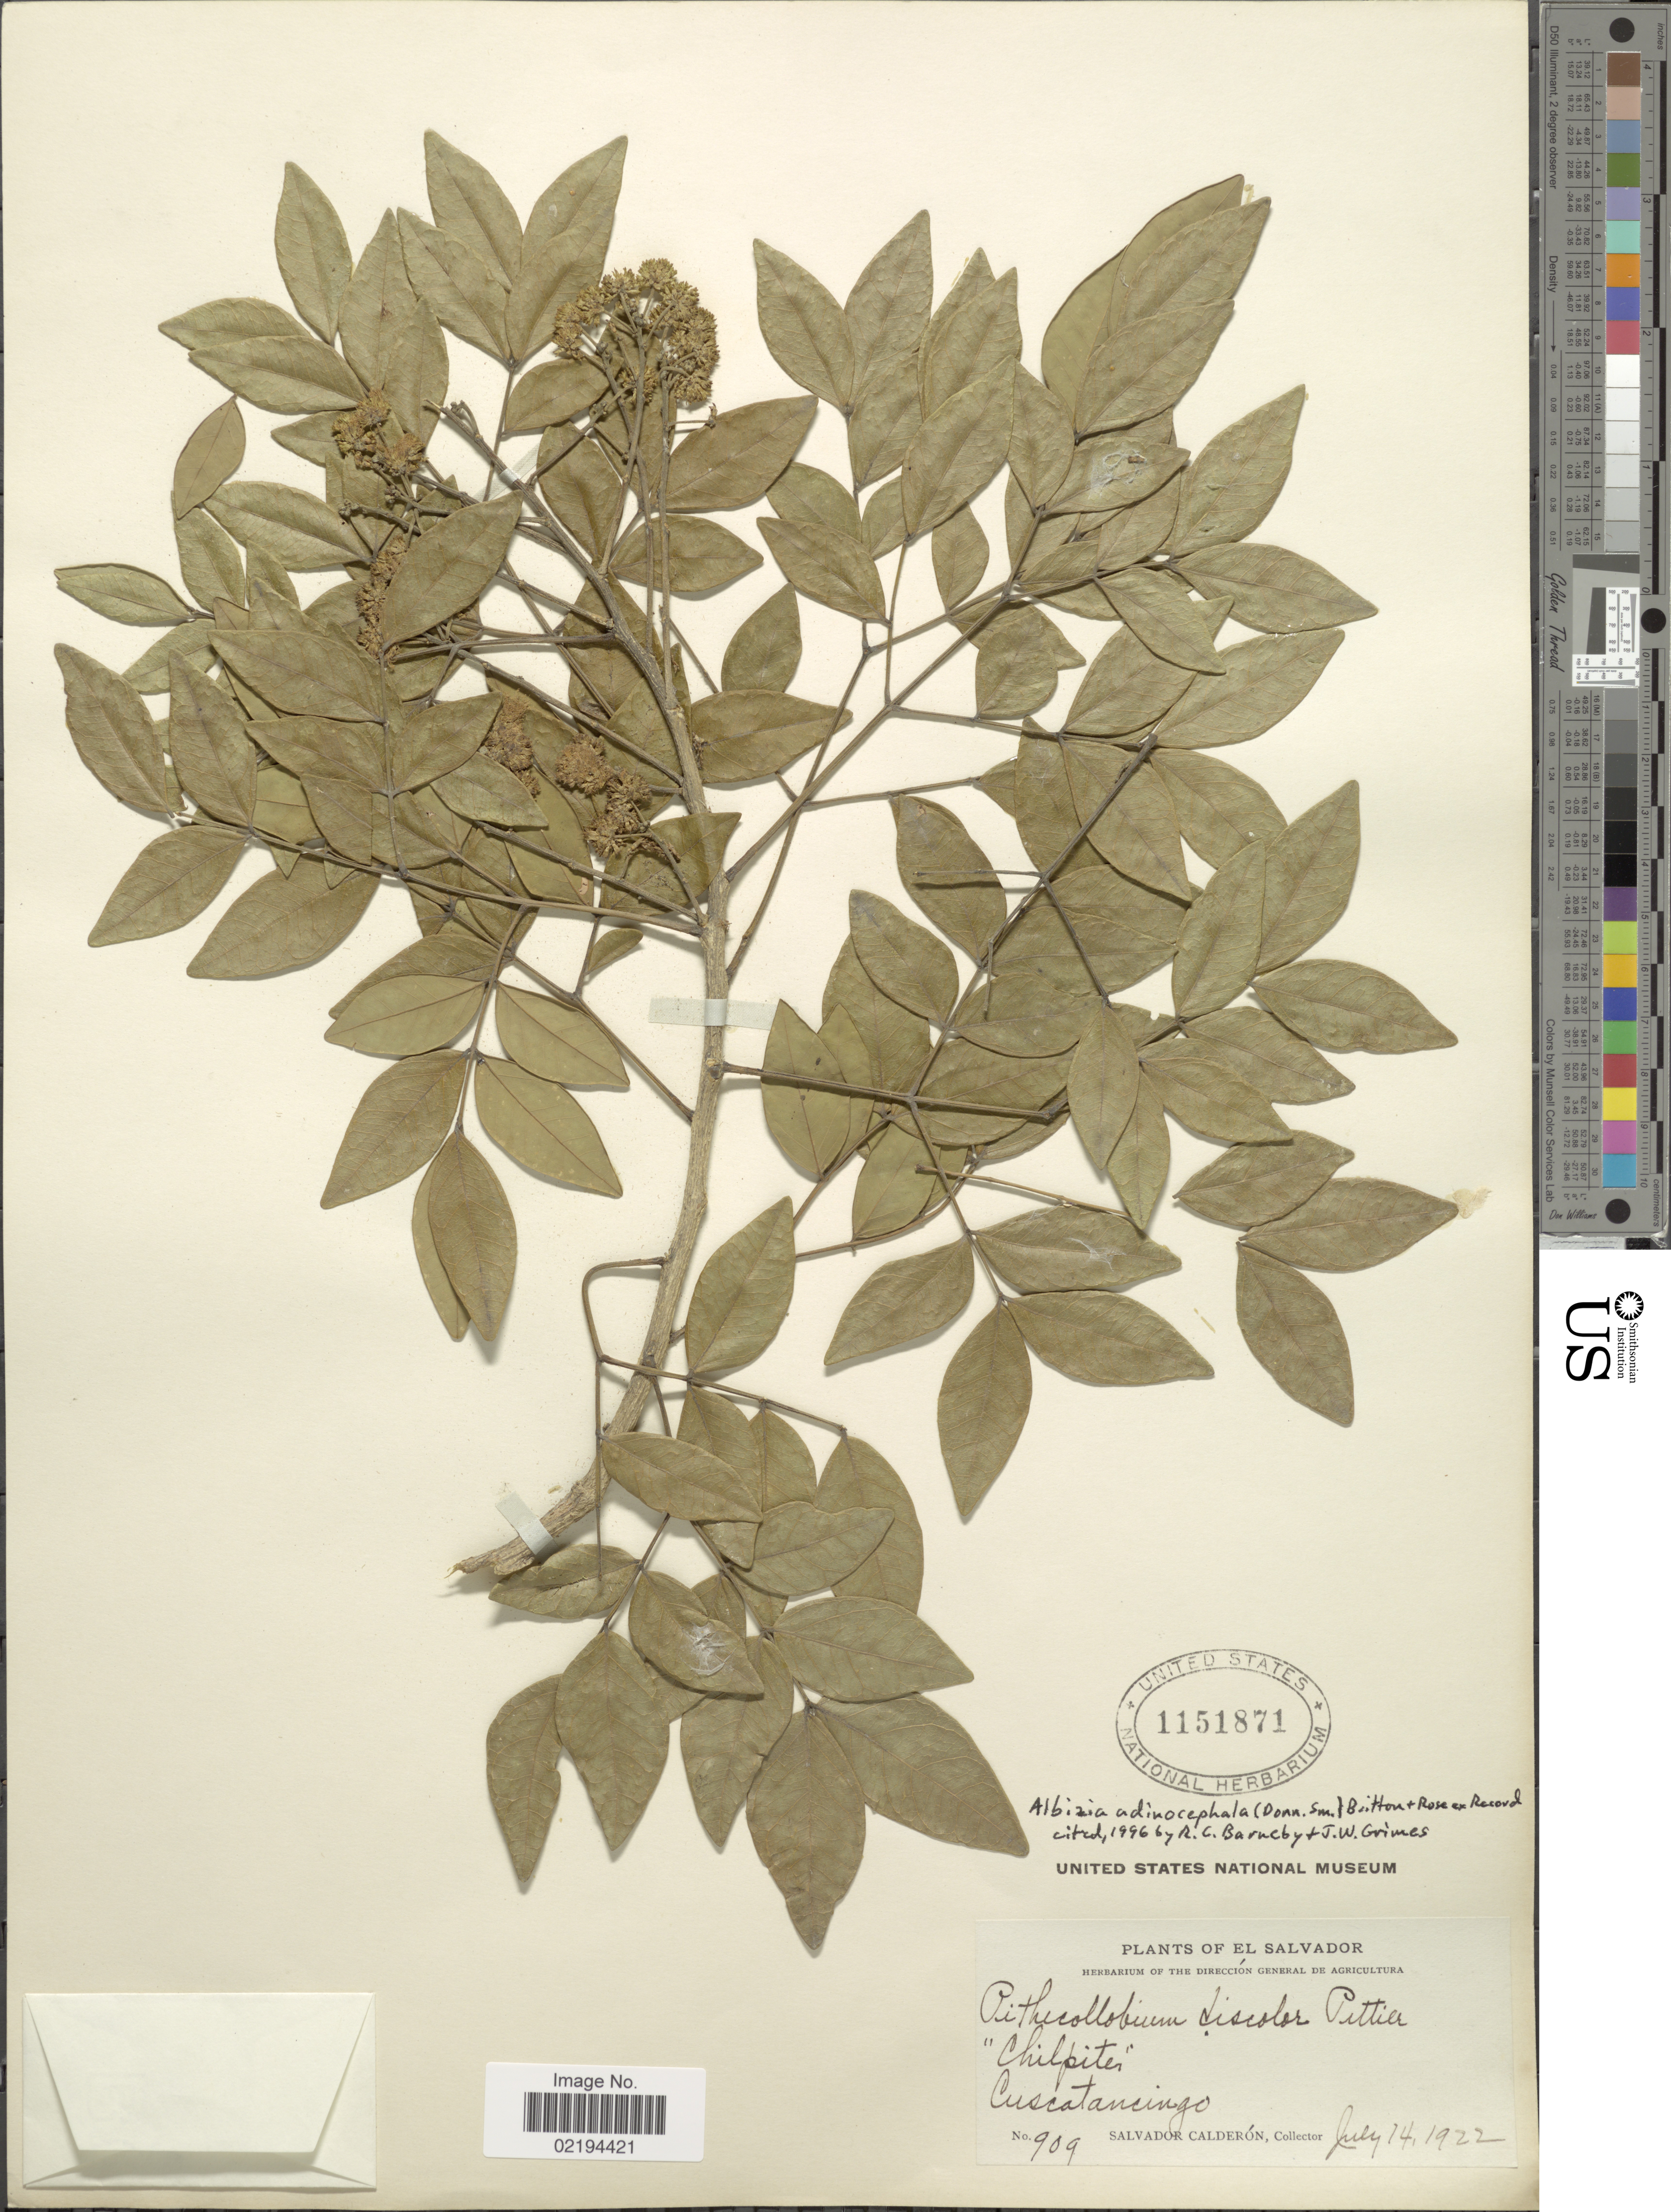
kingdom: Plantae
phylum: Tracheophyta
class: Magnoliopsida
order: Fabales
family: Fabaceae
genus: Pseudalbizzia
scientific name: Pseudalbizzia adinocephala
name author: (Donn. Sm.) Koenen & Duno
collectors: S. Calderón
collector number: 909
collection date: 1922-07-14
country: El Salvador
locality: Cuscatancingo.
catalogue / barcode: US 1151871